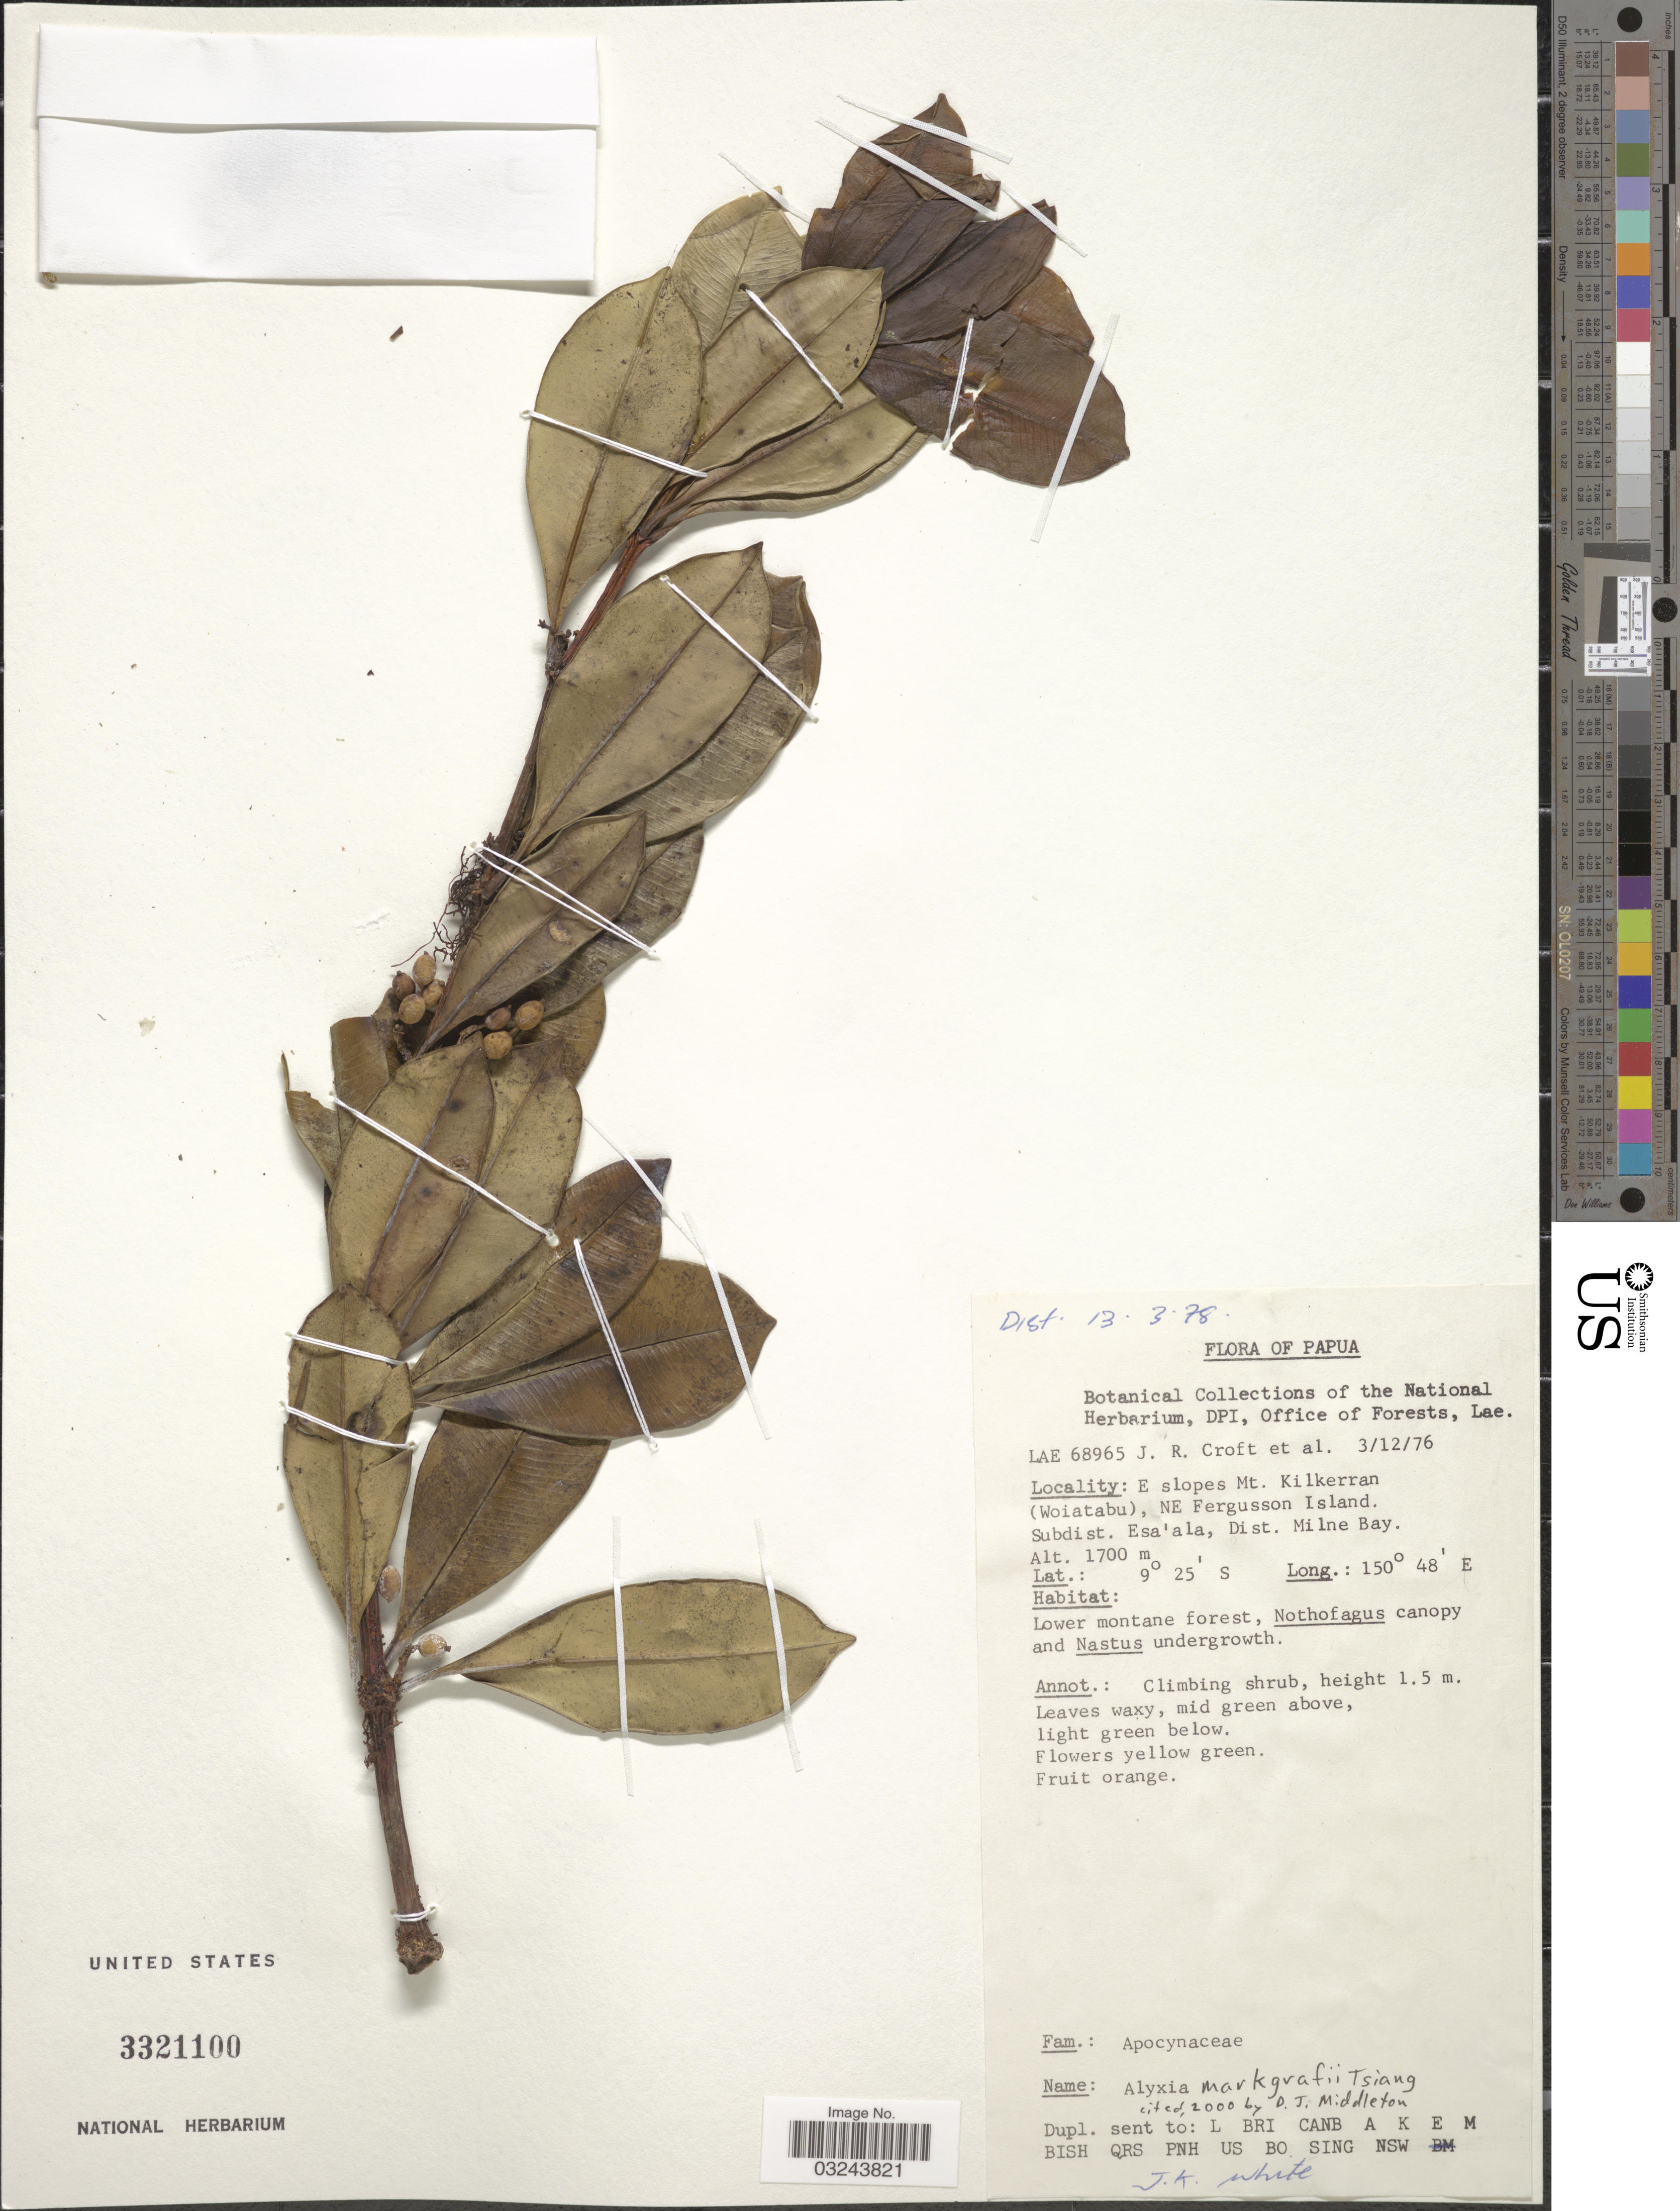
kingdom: Plantae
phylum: Tracheophyta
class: Magnoliopsida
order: Gentianales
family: Apocynaceae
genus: Alyxia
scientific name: Alyxia markgrafii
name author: Tsiang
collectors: J. R. Croft & et al.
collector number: LAE68965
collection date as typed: Transcribed d/m/y: 3/12/76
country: Papua New Guinea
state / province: Milne Bay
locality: Papua. E slopes Mt. Kilkerran (Woiatabu), NE Fergusson Island. Subdist. Esa'ala, Dist. Milne Bay.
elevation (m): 1700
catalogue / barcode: US 3321100